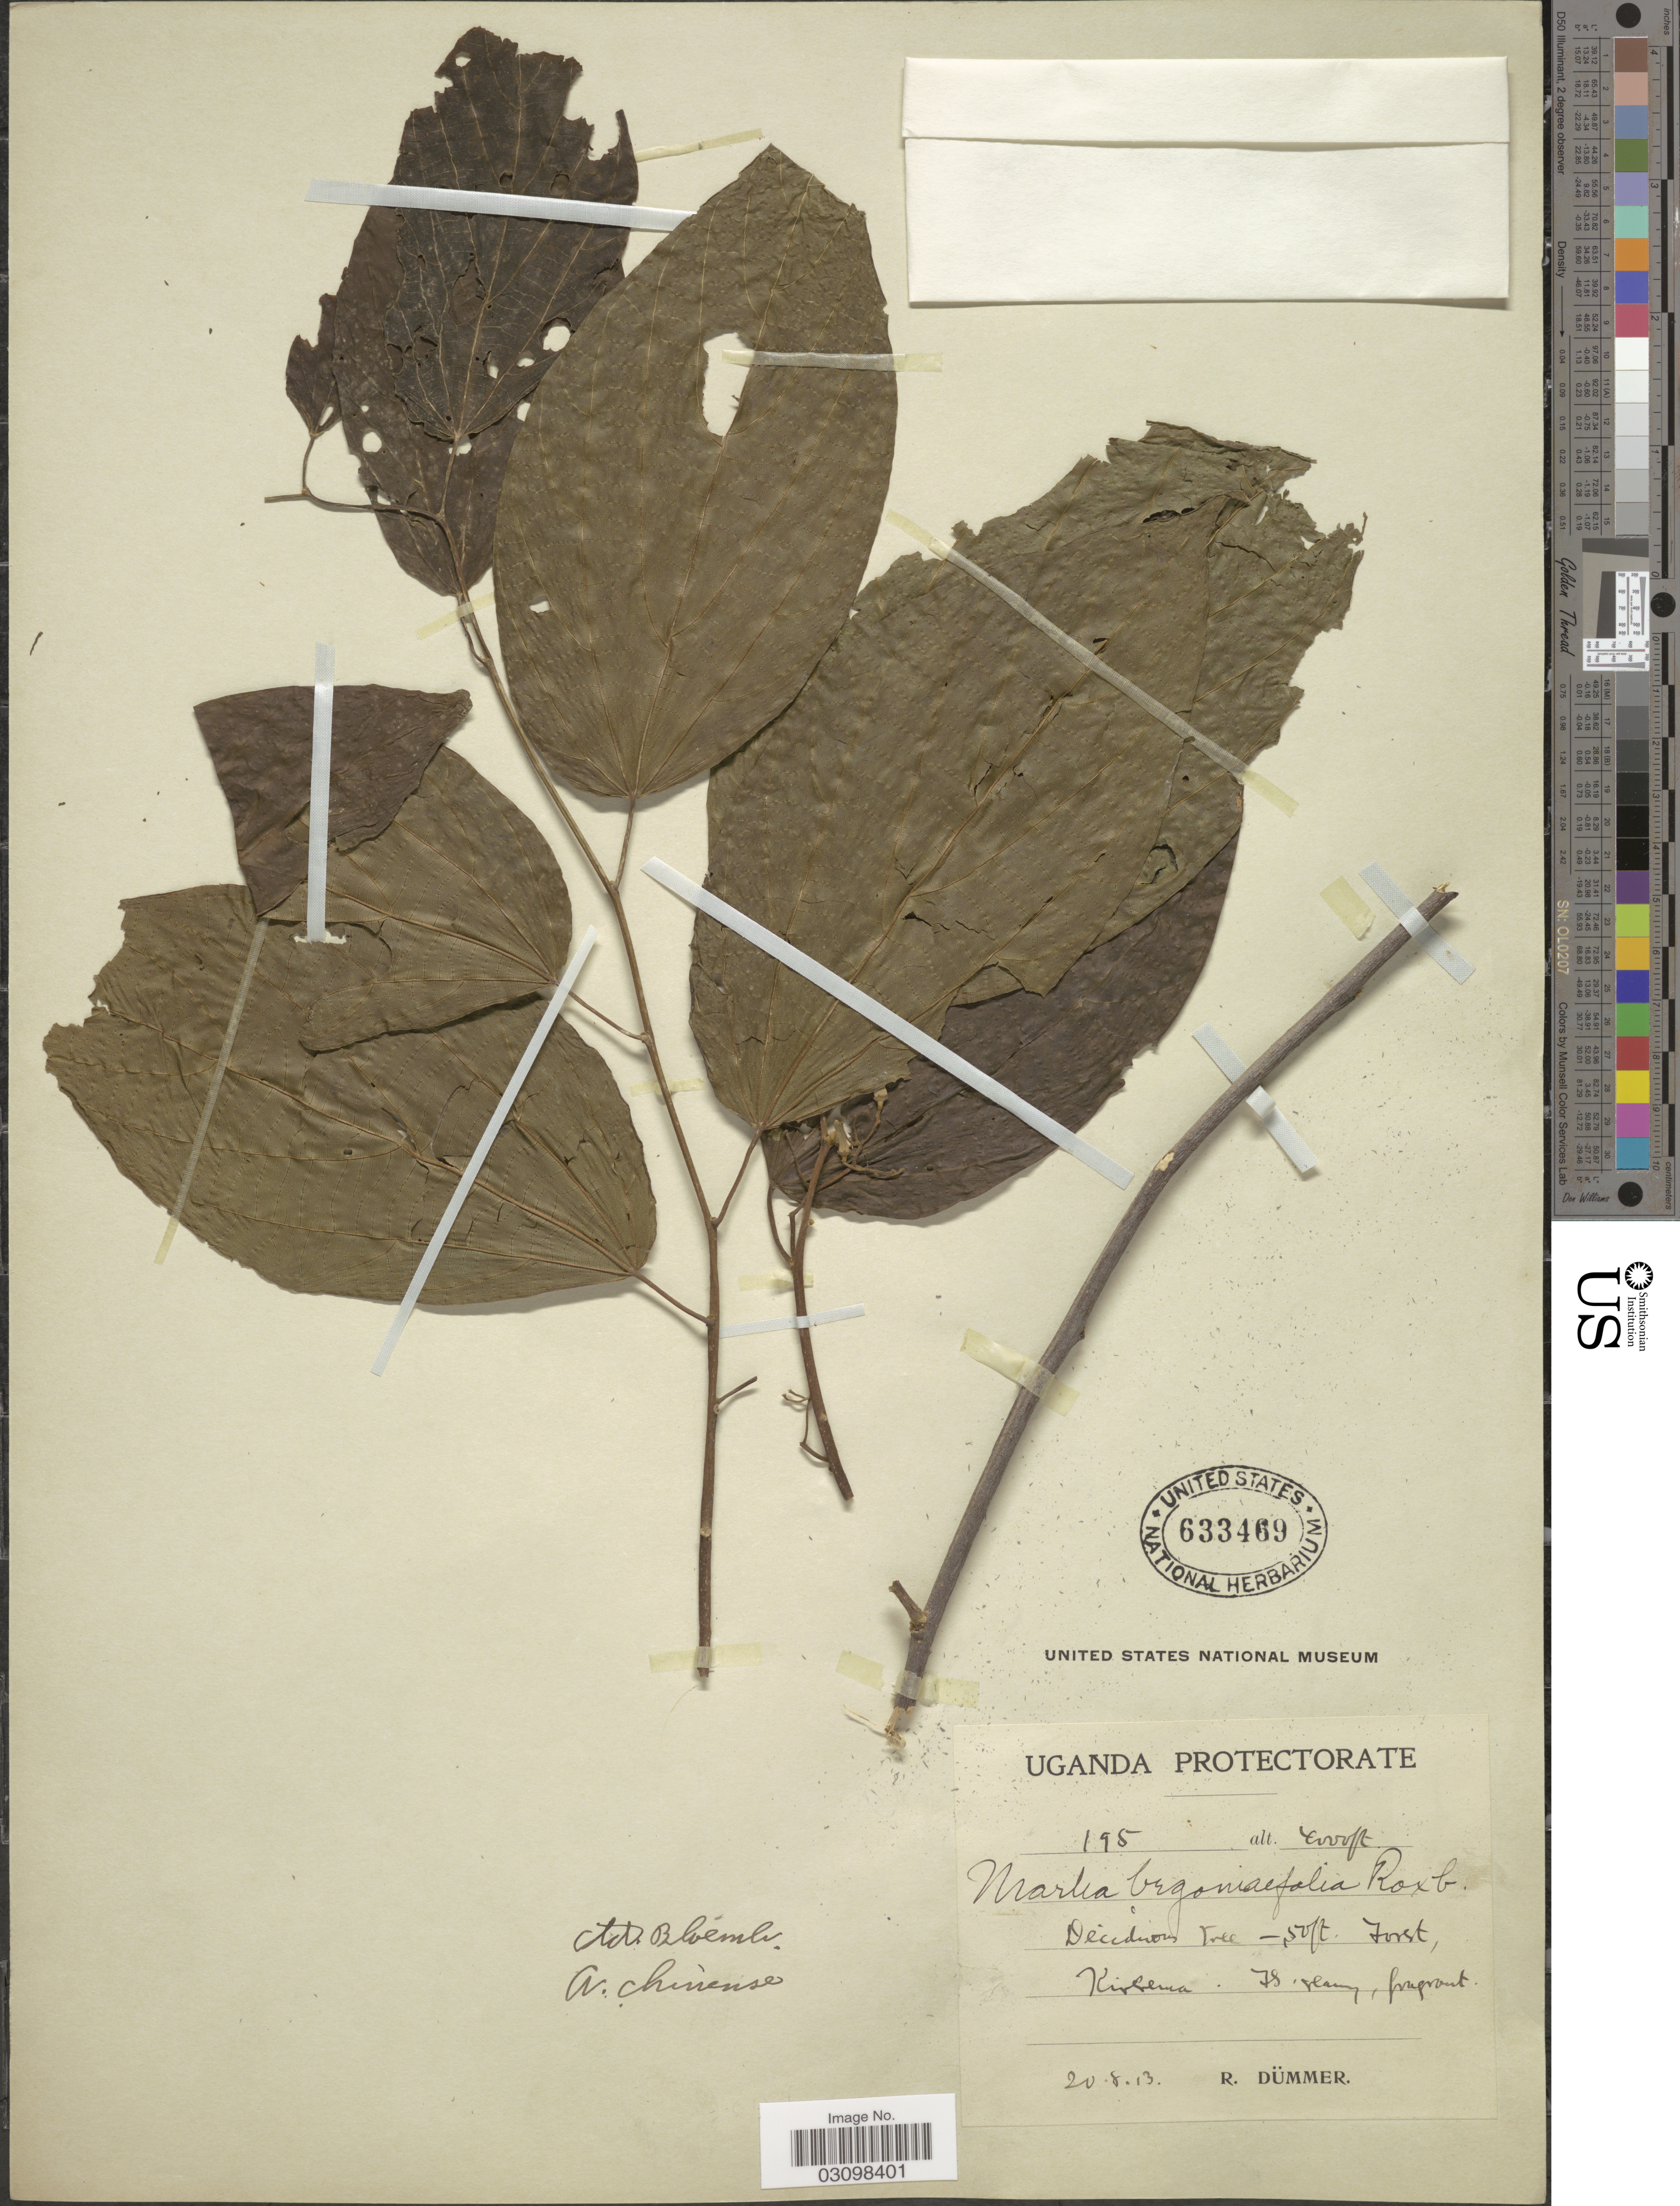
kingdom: Plantae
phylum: Tracheophyta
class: Magnoliopsida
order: Cornales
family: Cornaceae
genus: Alangium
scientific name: Alangium chinense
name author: (Harms) Rehder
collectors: R. A. Dümmer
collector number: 195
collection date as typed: Transcribed d/m/y: 20/8/13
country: Uganda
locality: Uganda Protectorate. Kirerema.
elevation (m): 1219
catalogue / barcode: US 633469